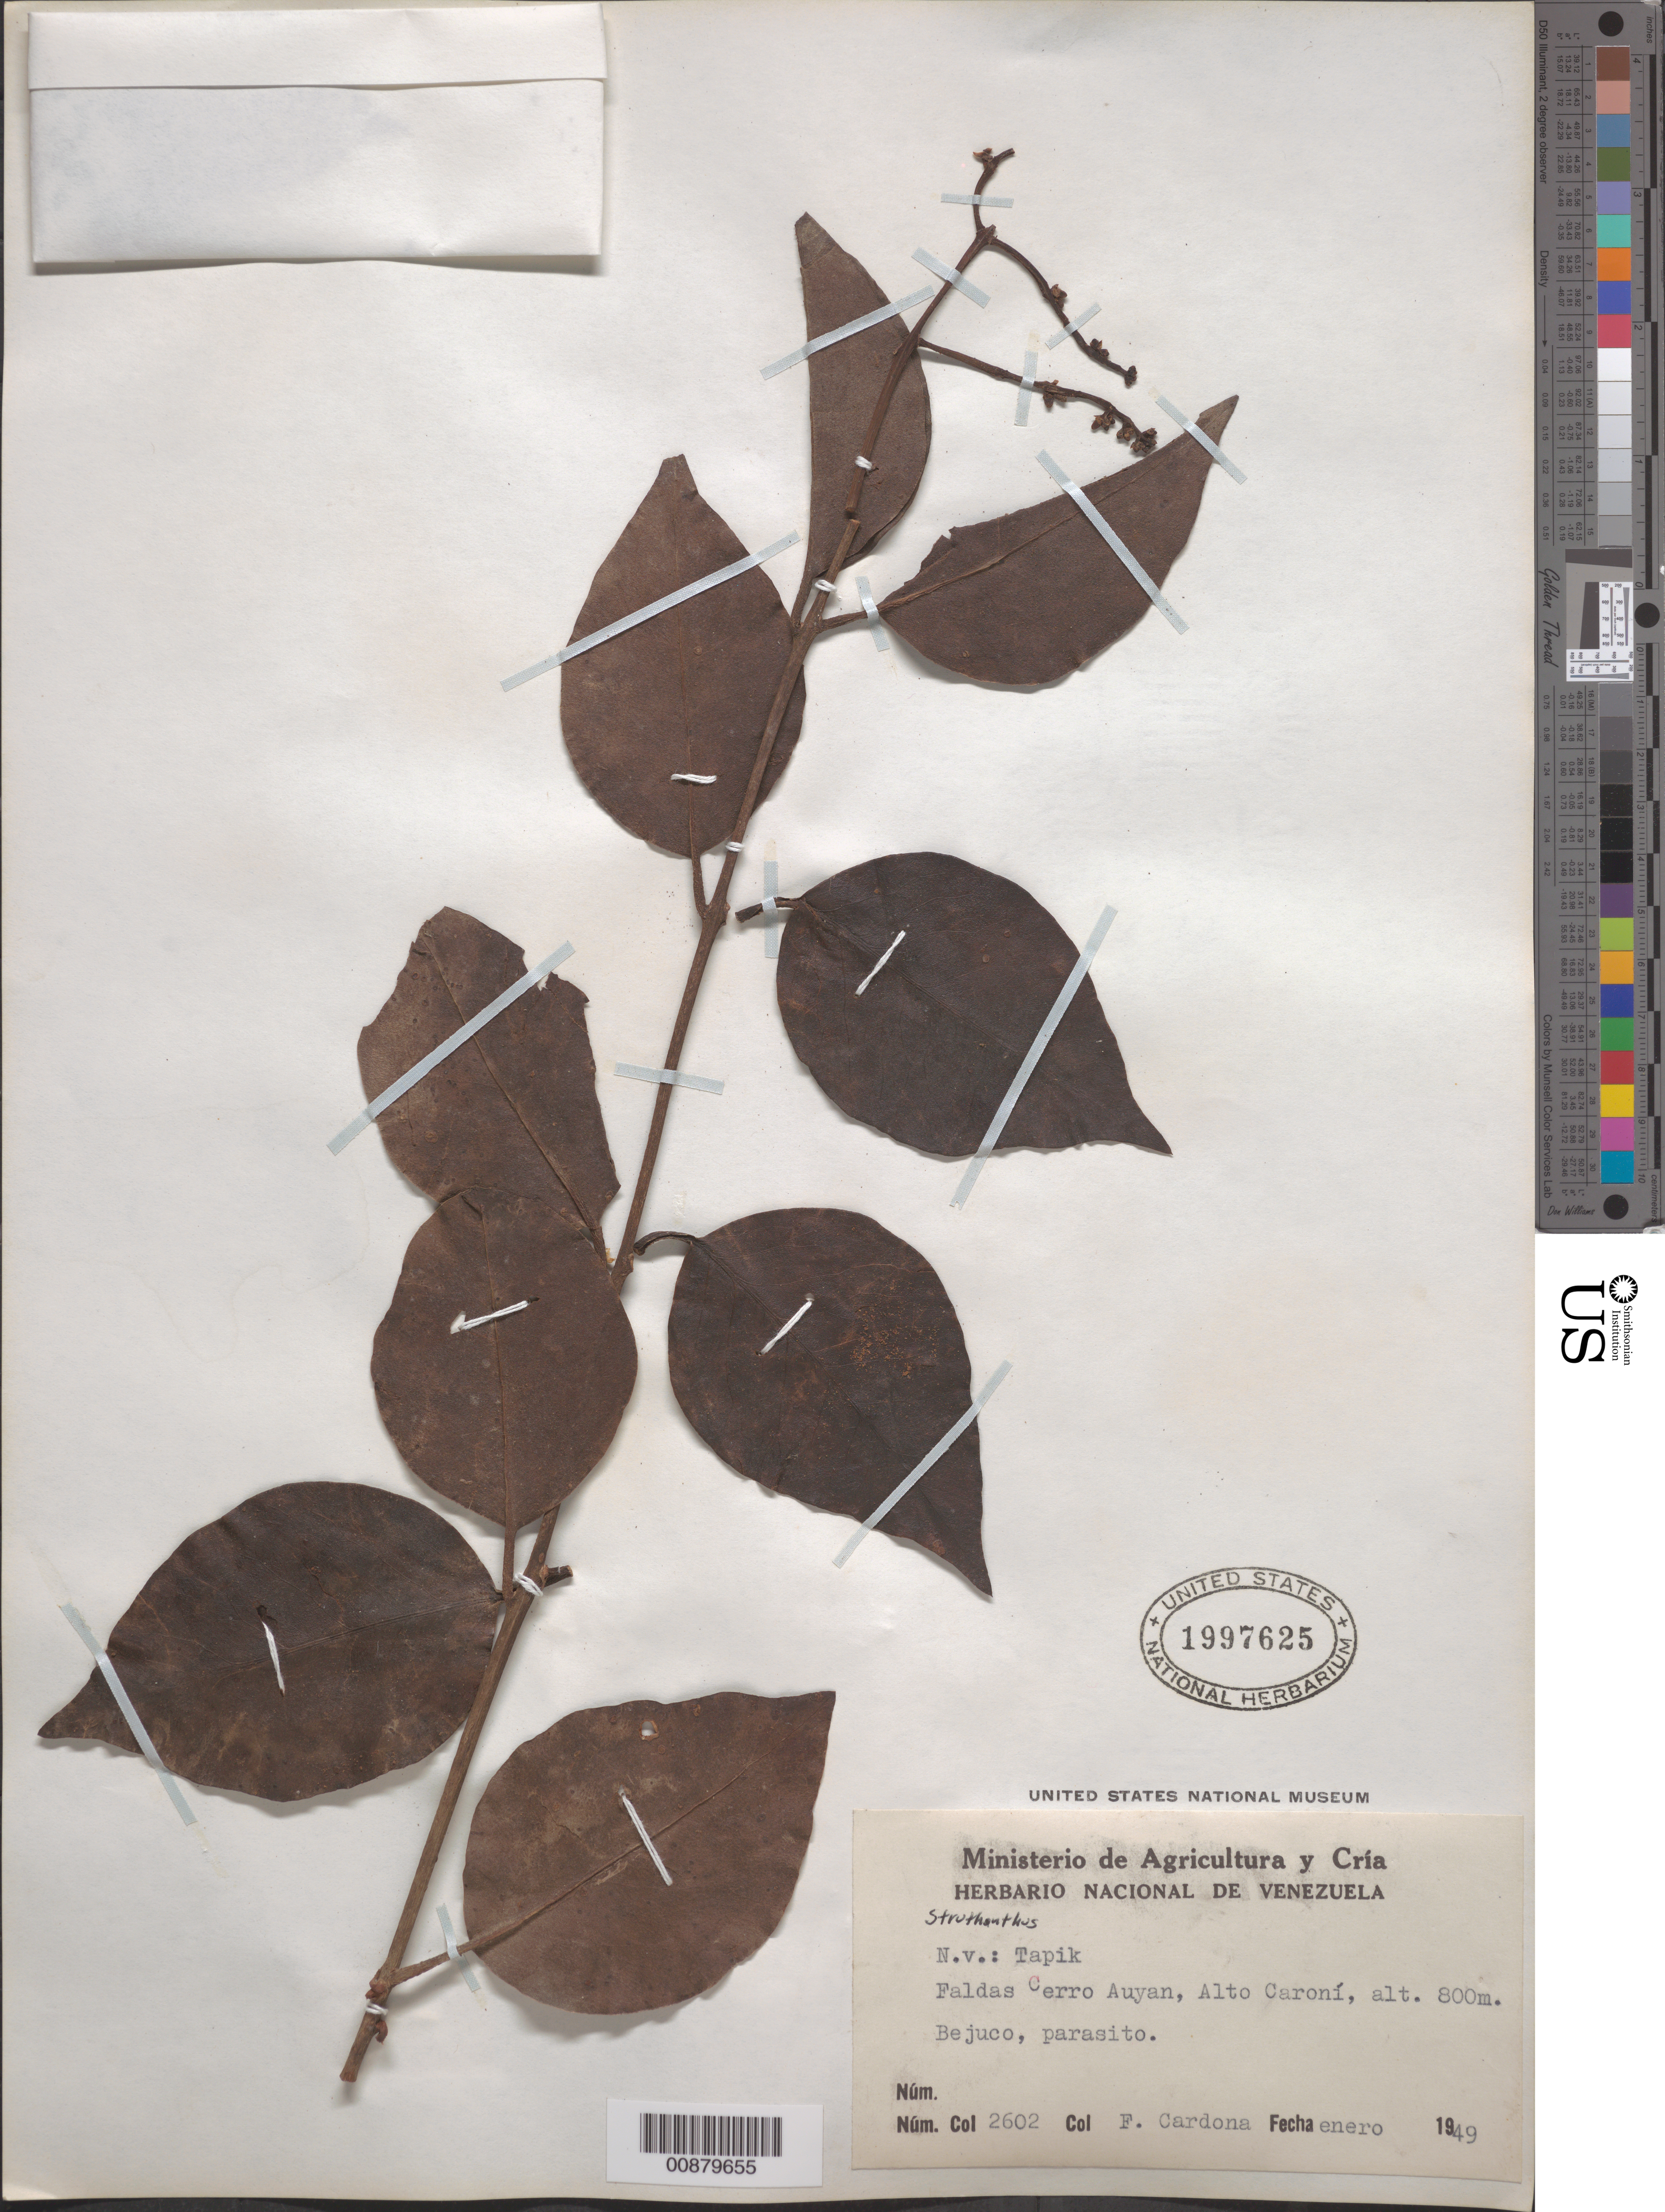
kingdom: Plantae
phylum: Tracheophyta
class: Magnoliopsida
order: Santalales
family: Loranthaceae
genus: Passovia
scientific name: Passovia pedunculata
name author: (Jacq.) Kuijt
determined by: Caraballo-Ortiz, Marcos A., (MISS), University of Mississippi (UNITED STATES)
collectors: F. Cardona Puig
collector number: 2602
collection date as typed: Jan-49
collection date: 1949-01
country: Venezuela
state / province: Bolívar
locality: Cerro Auyantepuí, Alto Río Caroní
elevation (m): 800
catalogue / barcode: US 1997625